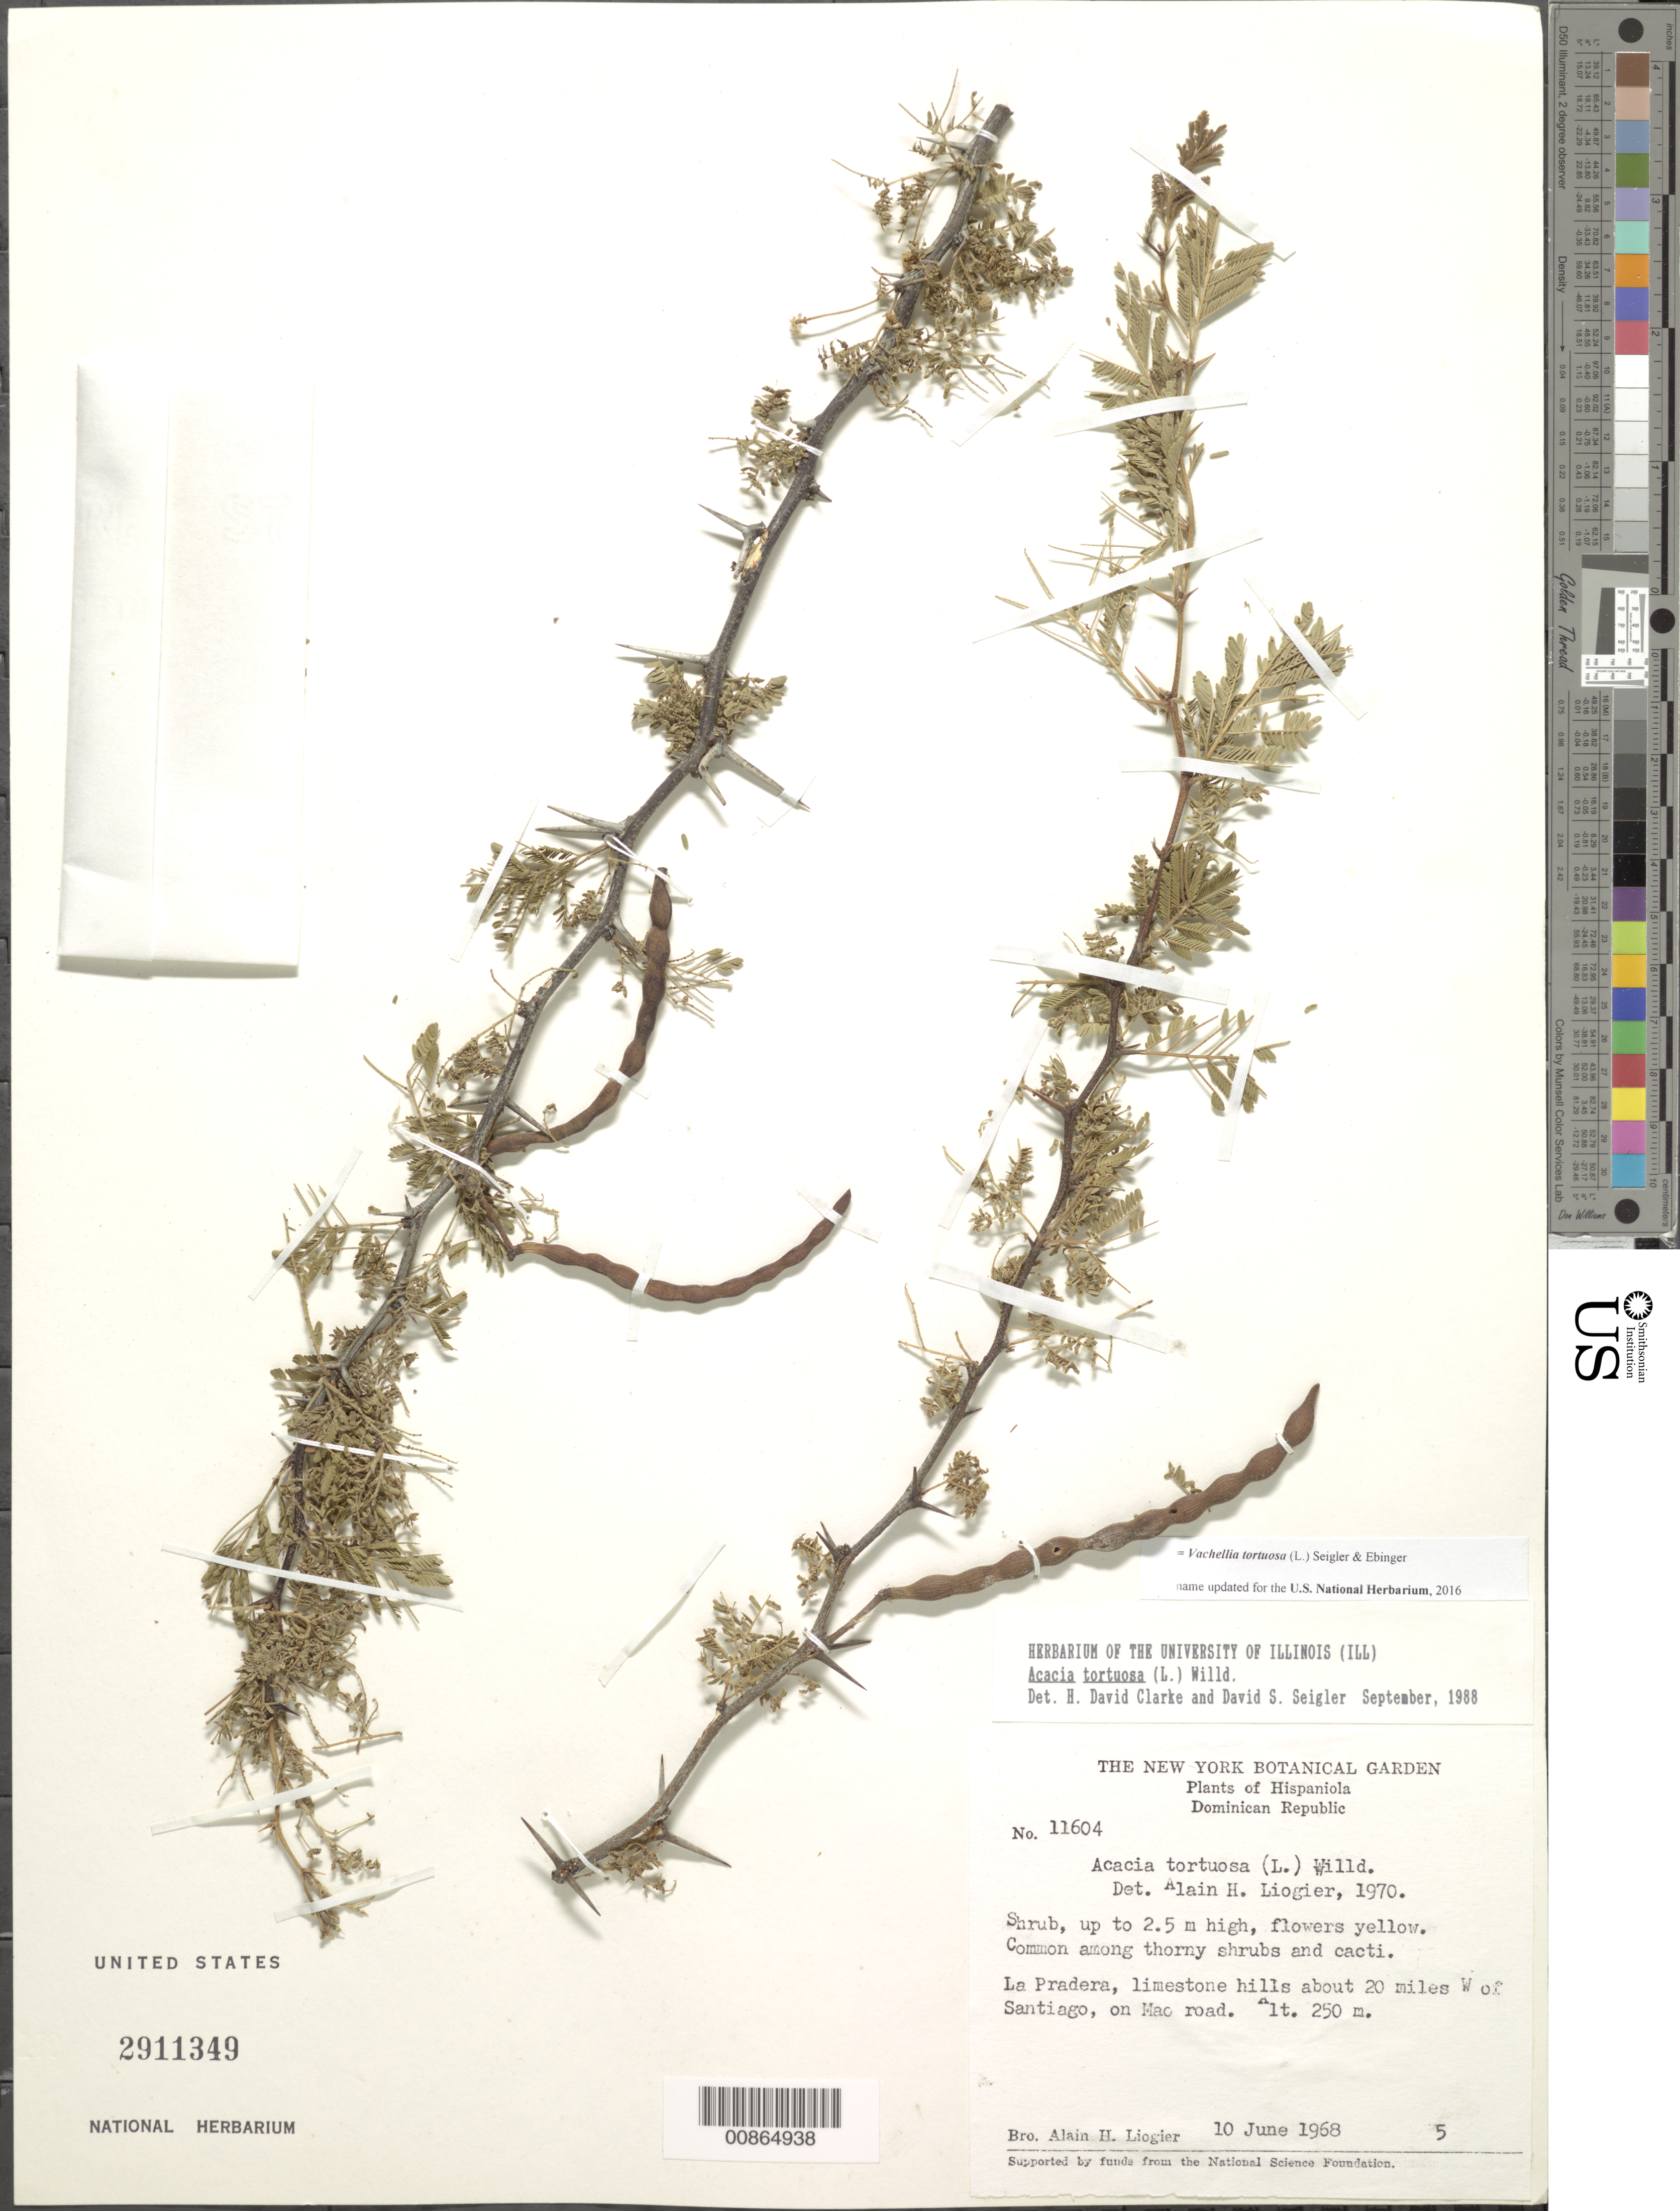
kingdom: Plantae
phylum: Tracheophyta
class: Magnoliopsida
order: Fabales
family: Fabaceae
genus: Vachellia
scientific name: Vachellia tortuosa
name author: (L.) Seigler & Ebinger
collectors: A. H. Liogier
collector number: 11604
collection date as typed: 10 Jun 1968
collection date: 1968-06-10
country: Dominican Republic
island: Hispaniola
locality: La Pradera, limestone hills about 20 miles W of Santiago, on Mao road.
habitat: Common among thorny shrubs and cacti. Limestone hills.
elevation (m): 250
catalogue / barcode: US 2911349